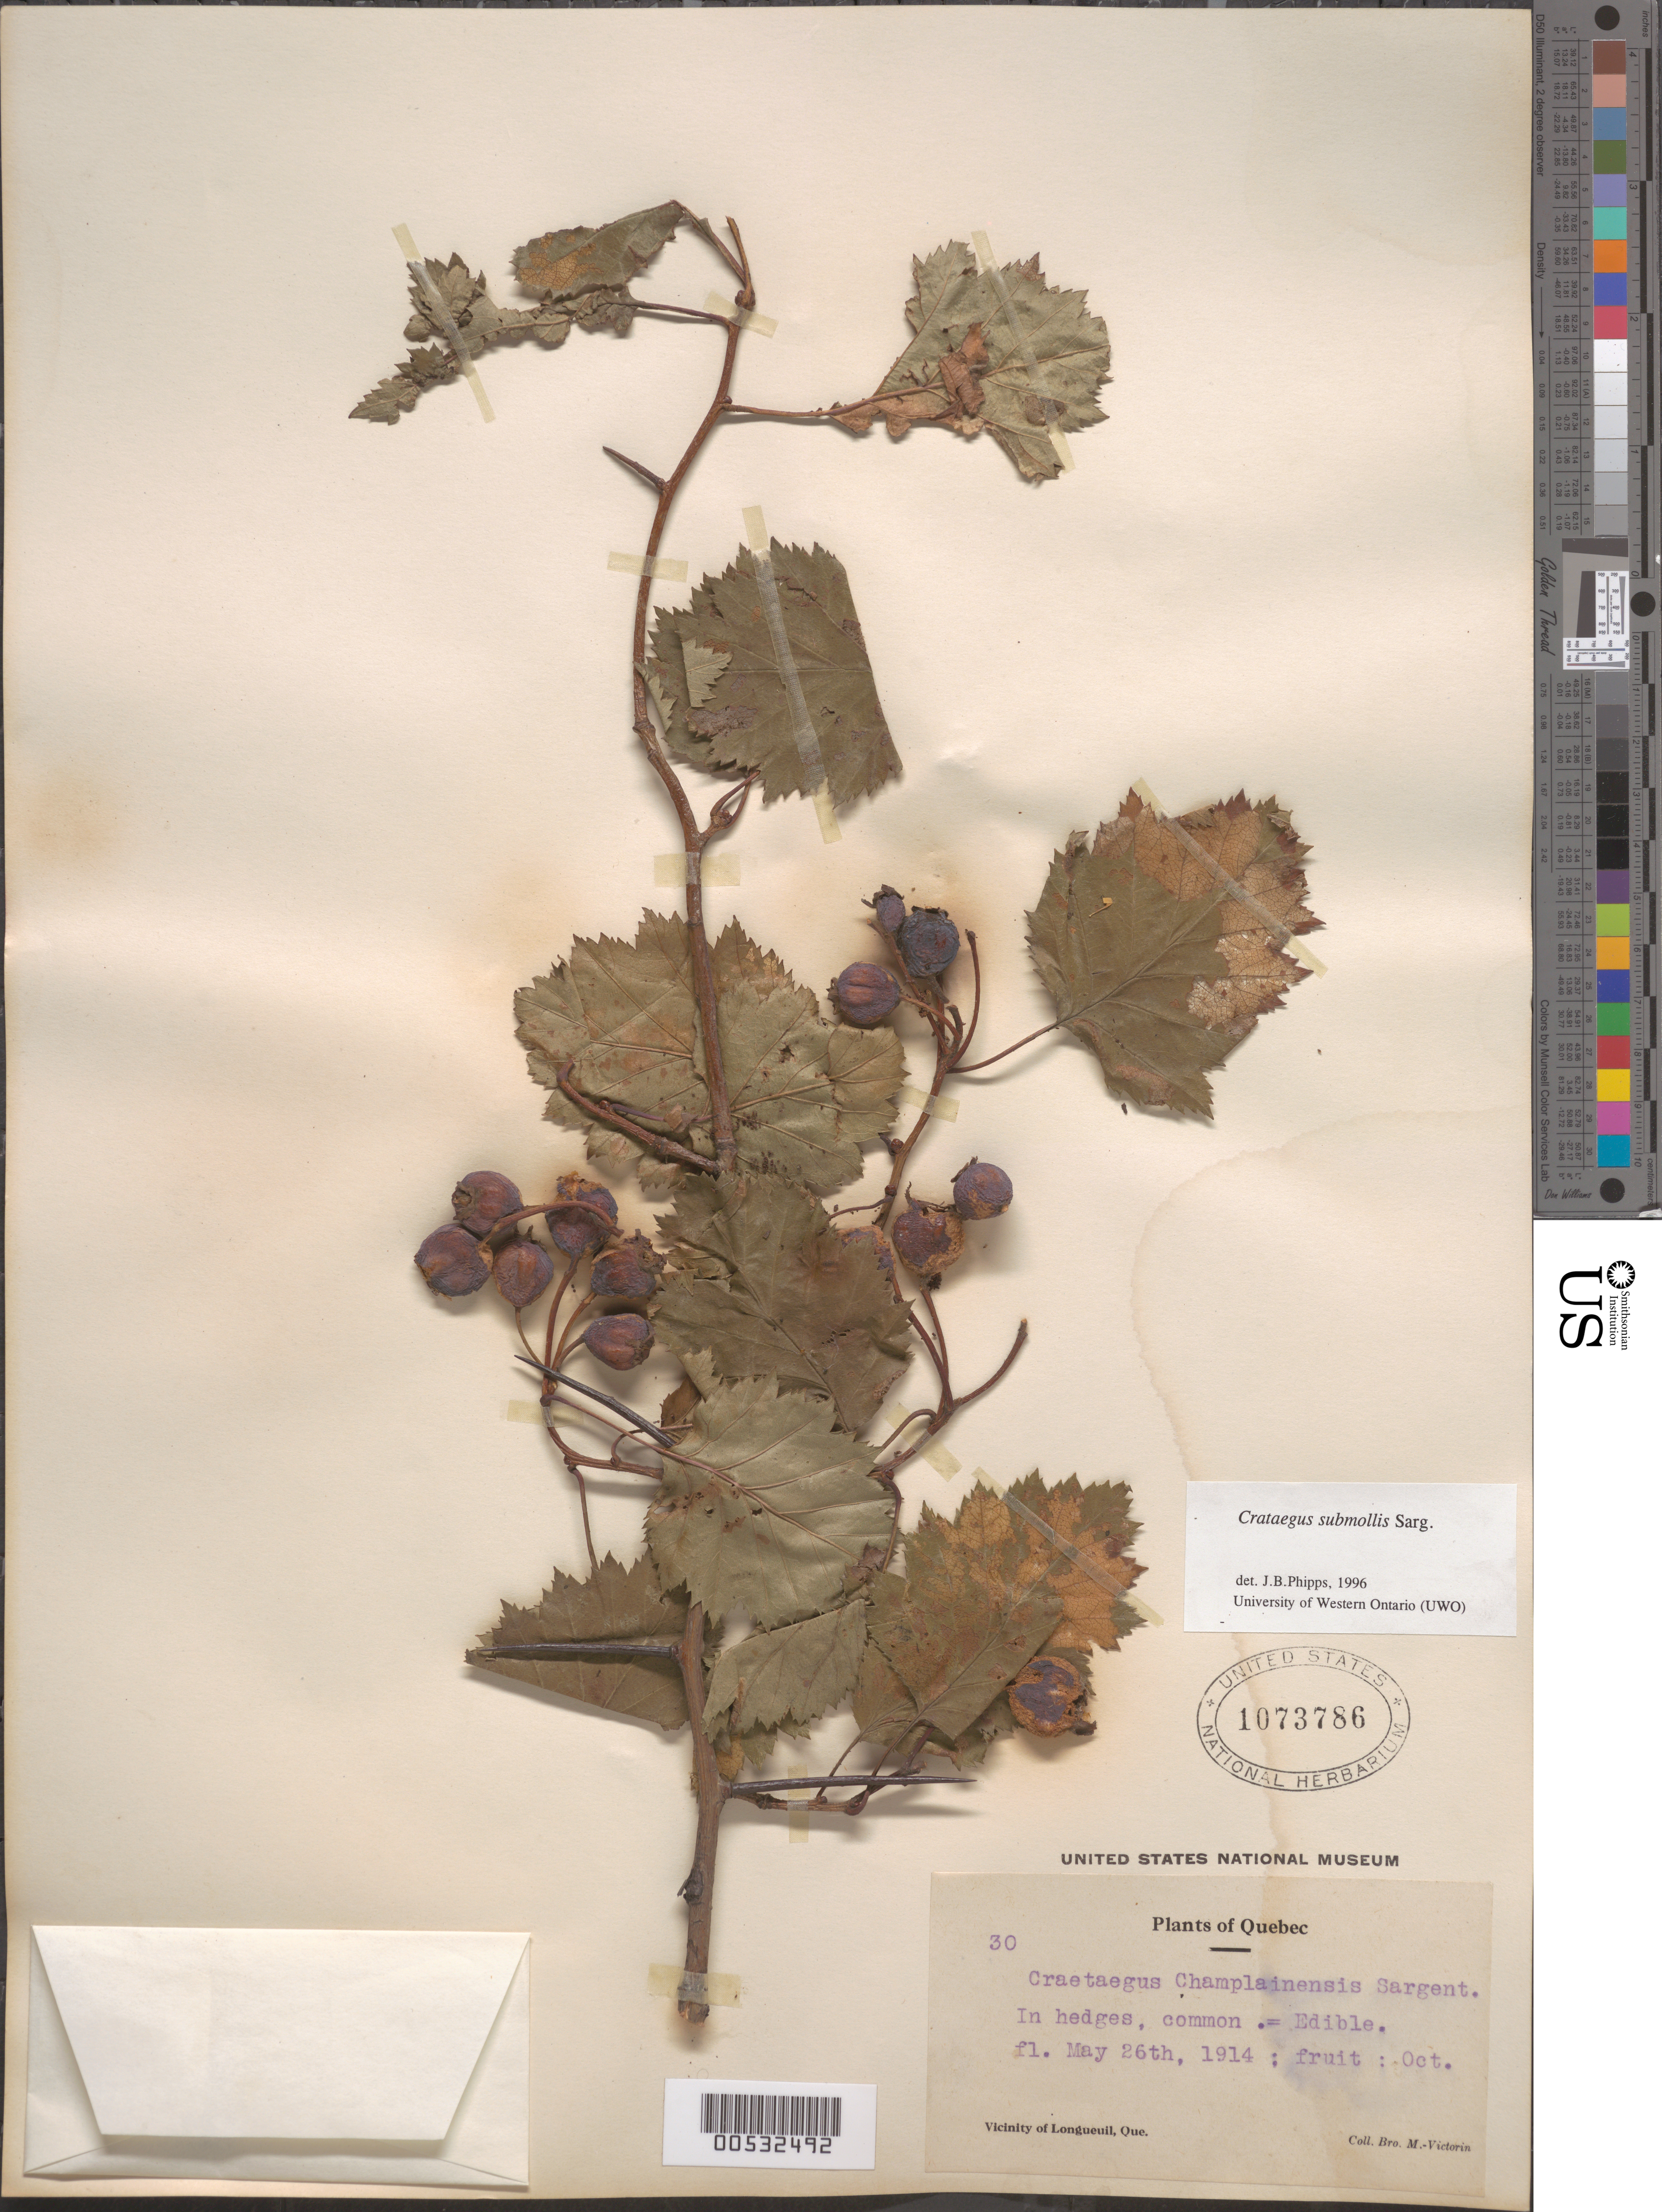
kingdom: Plantae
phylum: Tracheophyta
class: Magnoliopsida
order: Rosales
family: Rosaceae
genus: Crataegus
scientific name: Crataegus submollis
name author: Sarg.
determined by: Phipps, James B., (UWO), University of Western Ontario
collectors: Fr. Marie-Victorin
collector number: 30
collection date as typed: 26 May 1914 and -- Oct 1914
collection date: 1914-05-26,1914-10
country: Canada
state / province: Quebec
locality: Vicinity of Longueuil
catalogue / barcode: US 1073786